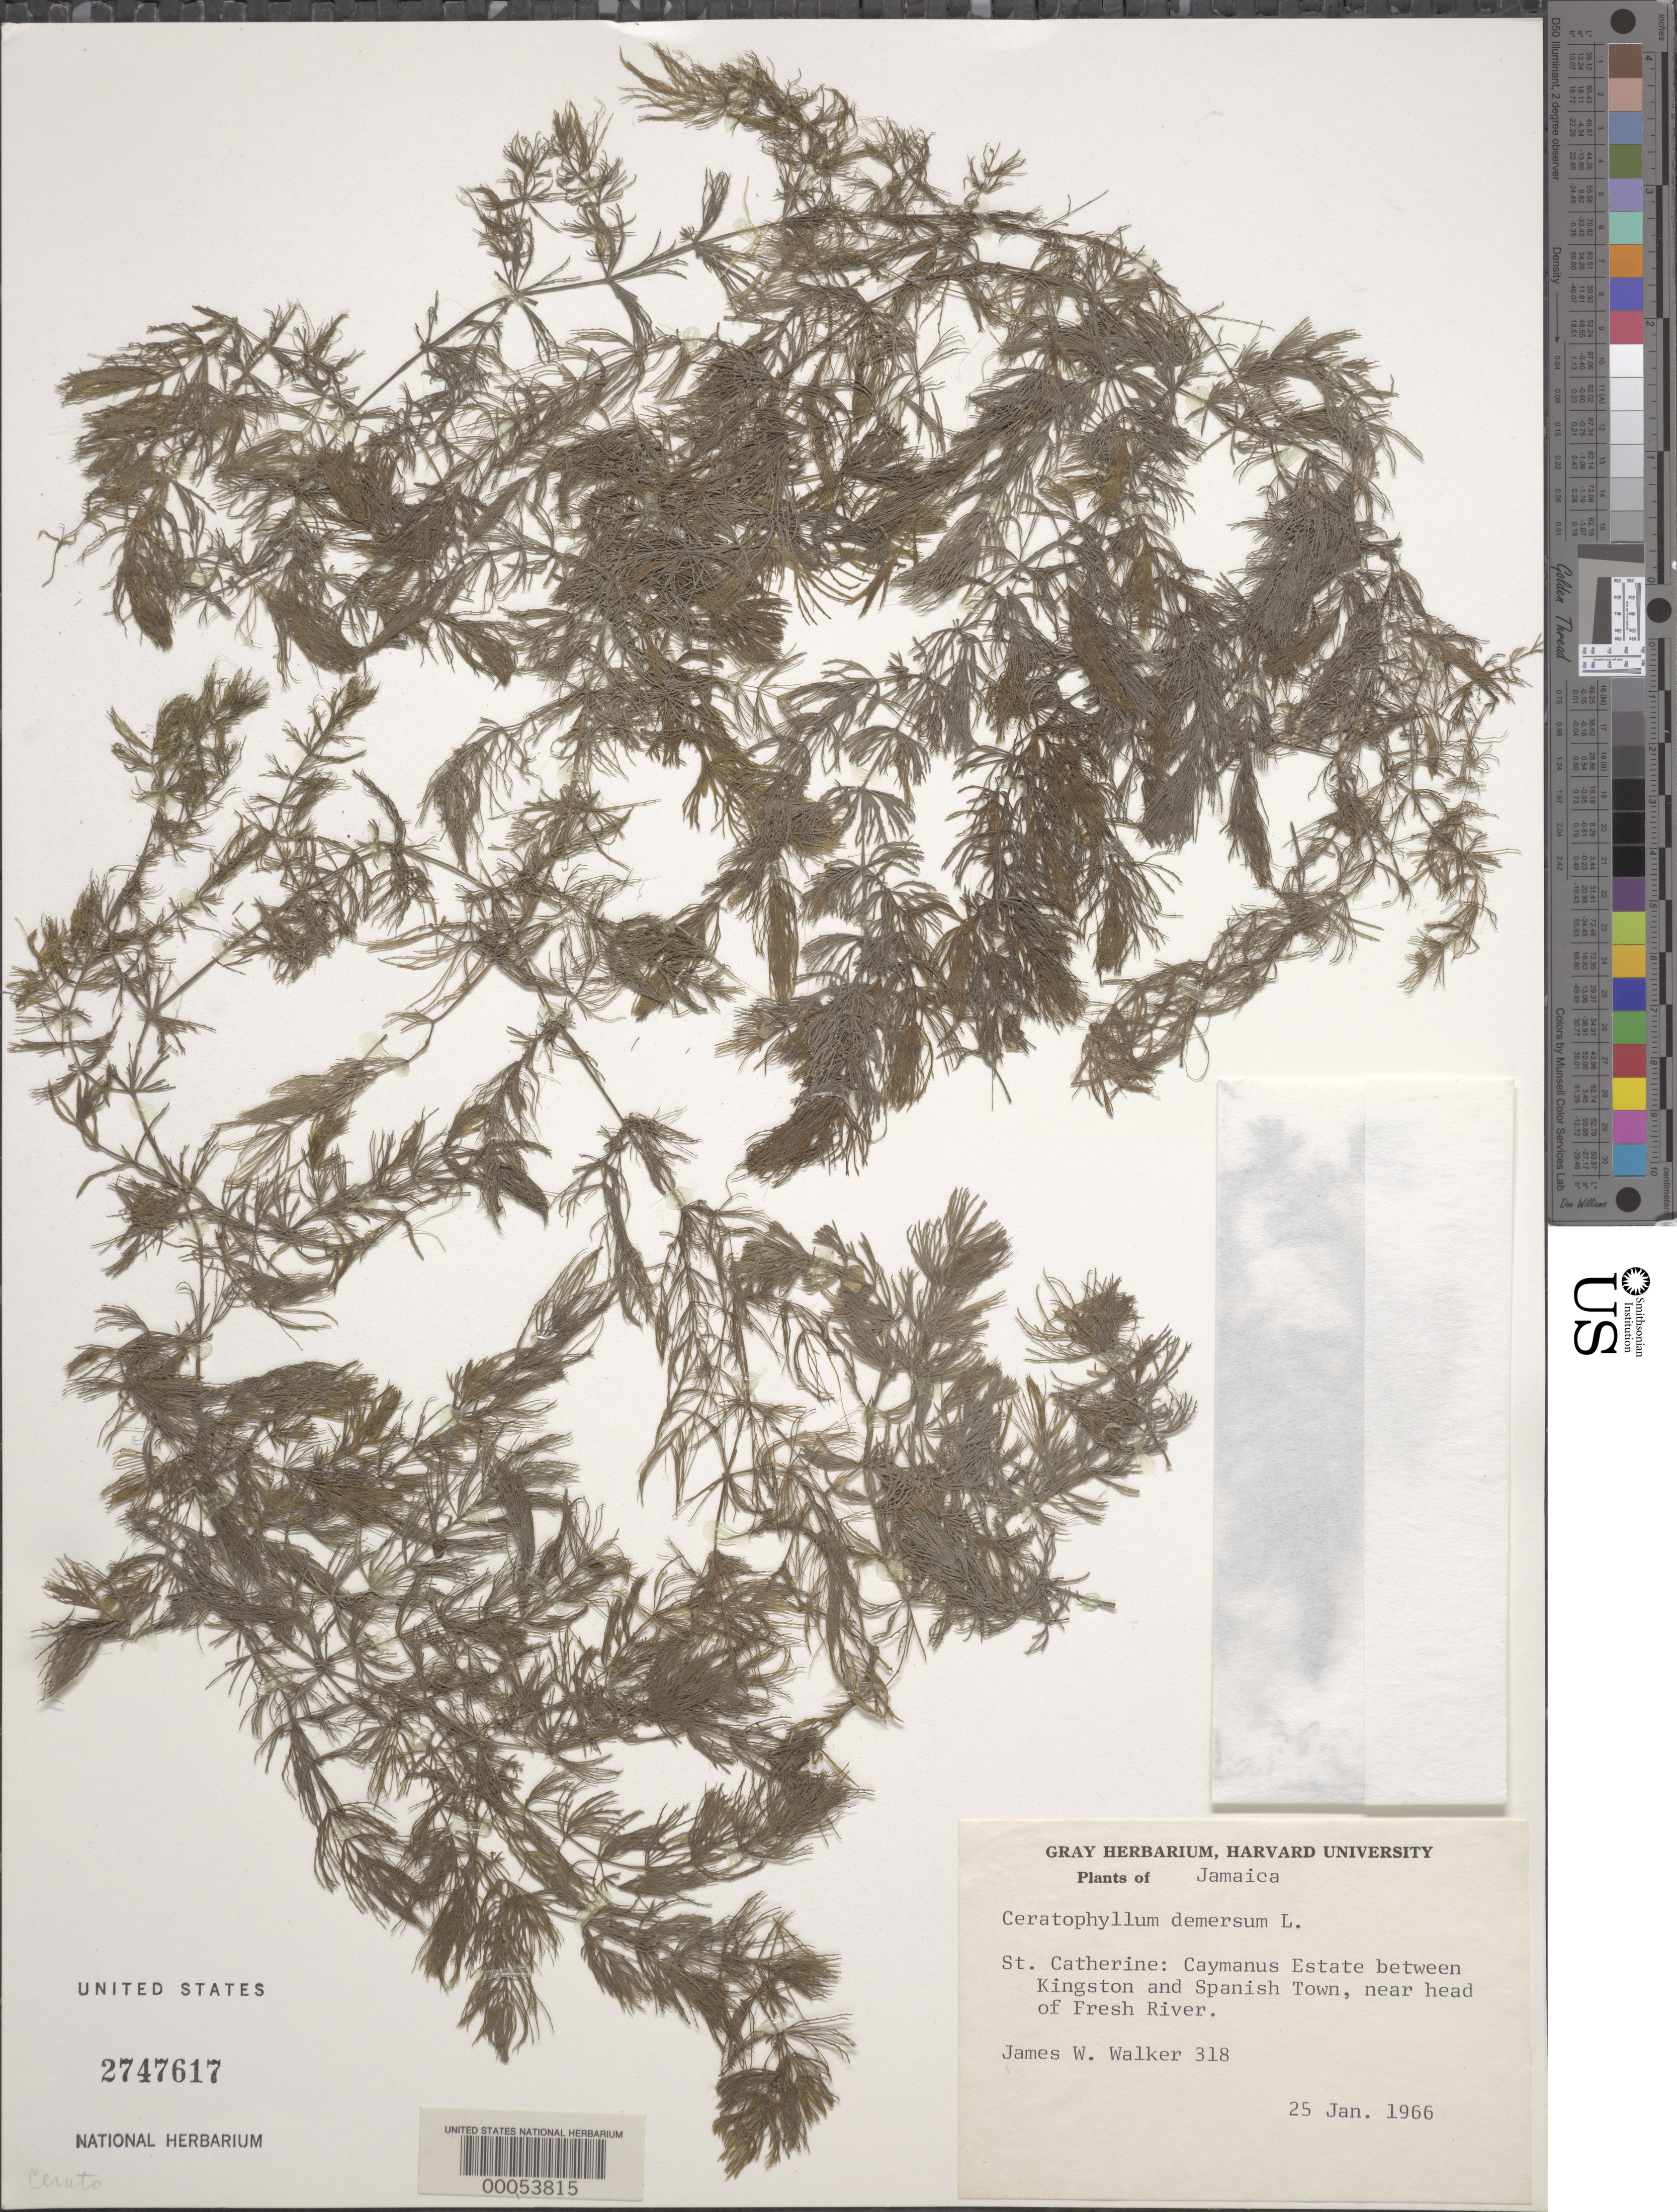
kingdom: Plantae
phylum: Tracheophyta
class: Magnoliopsida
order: Ceratophyllales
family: Ceratophyllaceae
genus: Ceratophyllum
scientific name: Ceratophyllum demersum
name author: L.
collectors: J. W. Walker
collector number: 318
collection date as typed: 25 Jan 1966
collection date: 1966-01-25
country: Jamaica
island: Greater Antilles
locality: St. catherine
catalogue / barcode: US 2747617